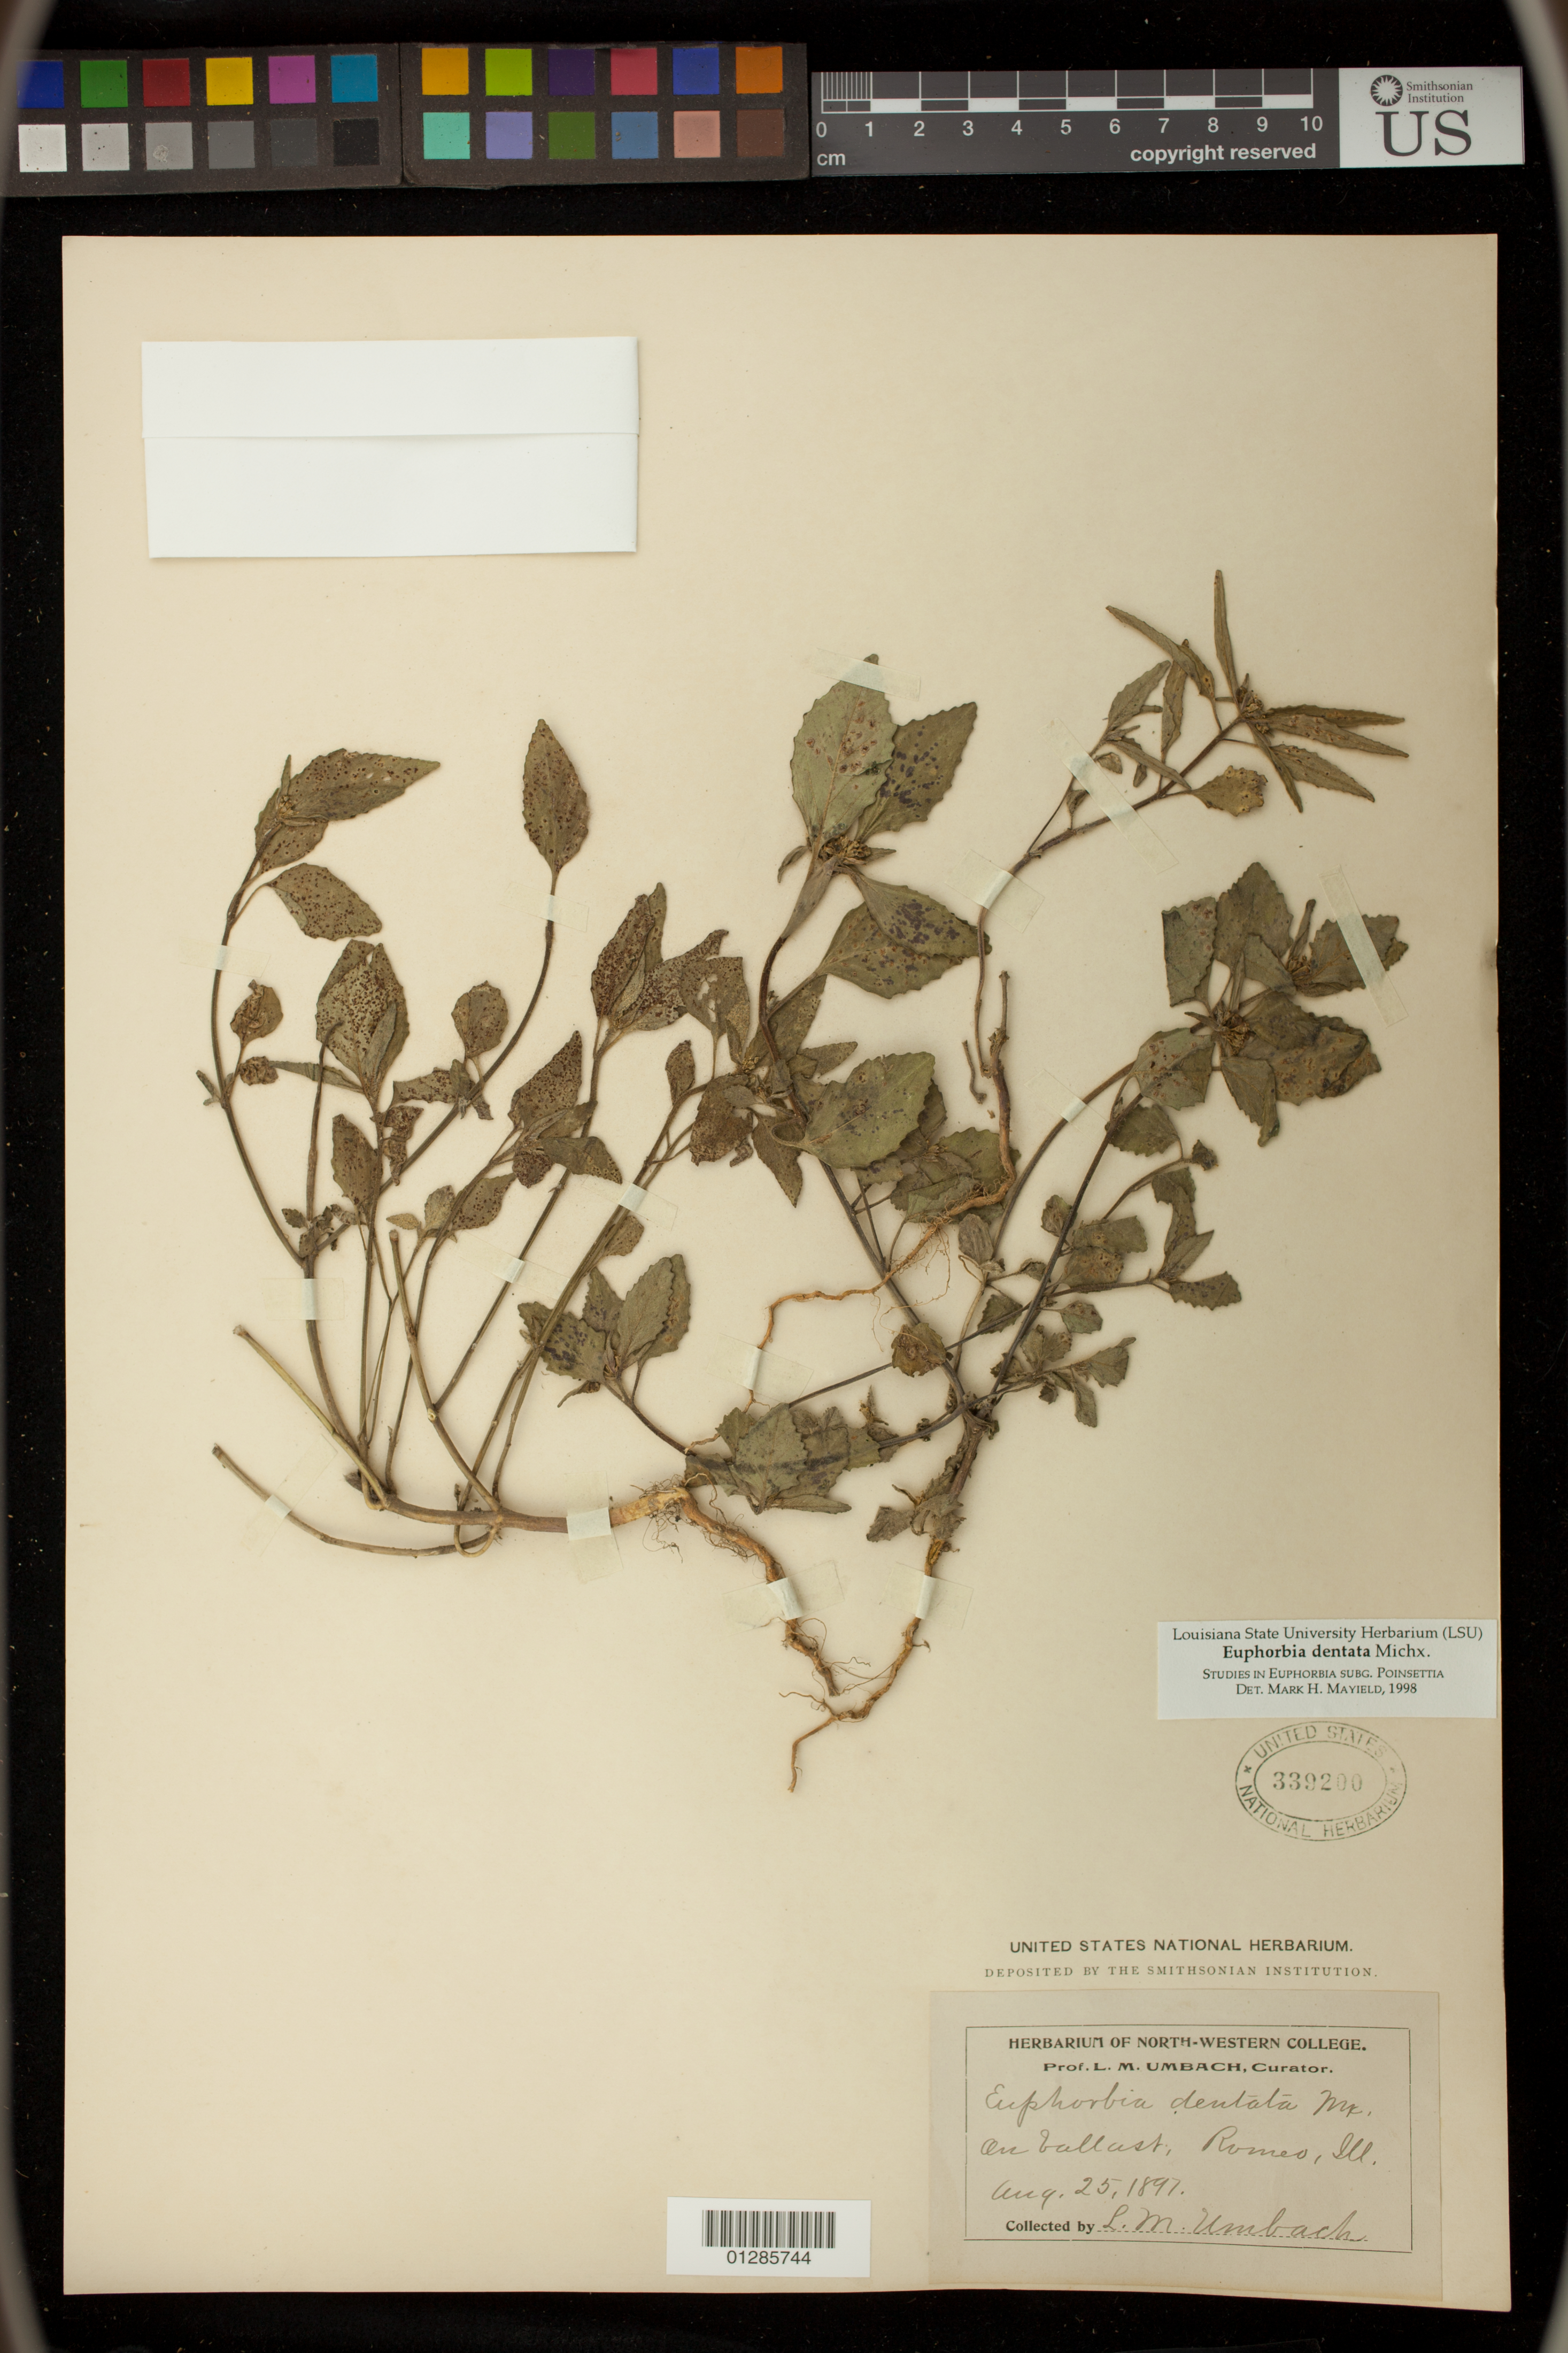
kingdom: Plantae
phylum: Tracheophyta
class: Magnoliopsida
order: Malpighiales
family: Euphorbiaceae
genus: Euphorbia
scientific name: Euphorbia dentata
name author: Michx.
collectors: L. M. Umbach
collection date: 1897-08-25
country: United States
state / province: Illinois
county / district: Will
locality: Romeo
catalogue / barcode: US 339200